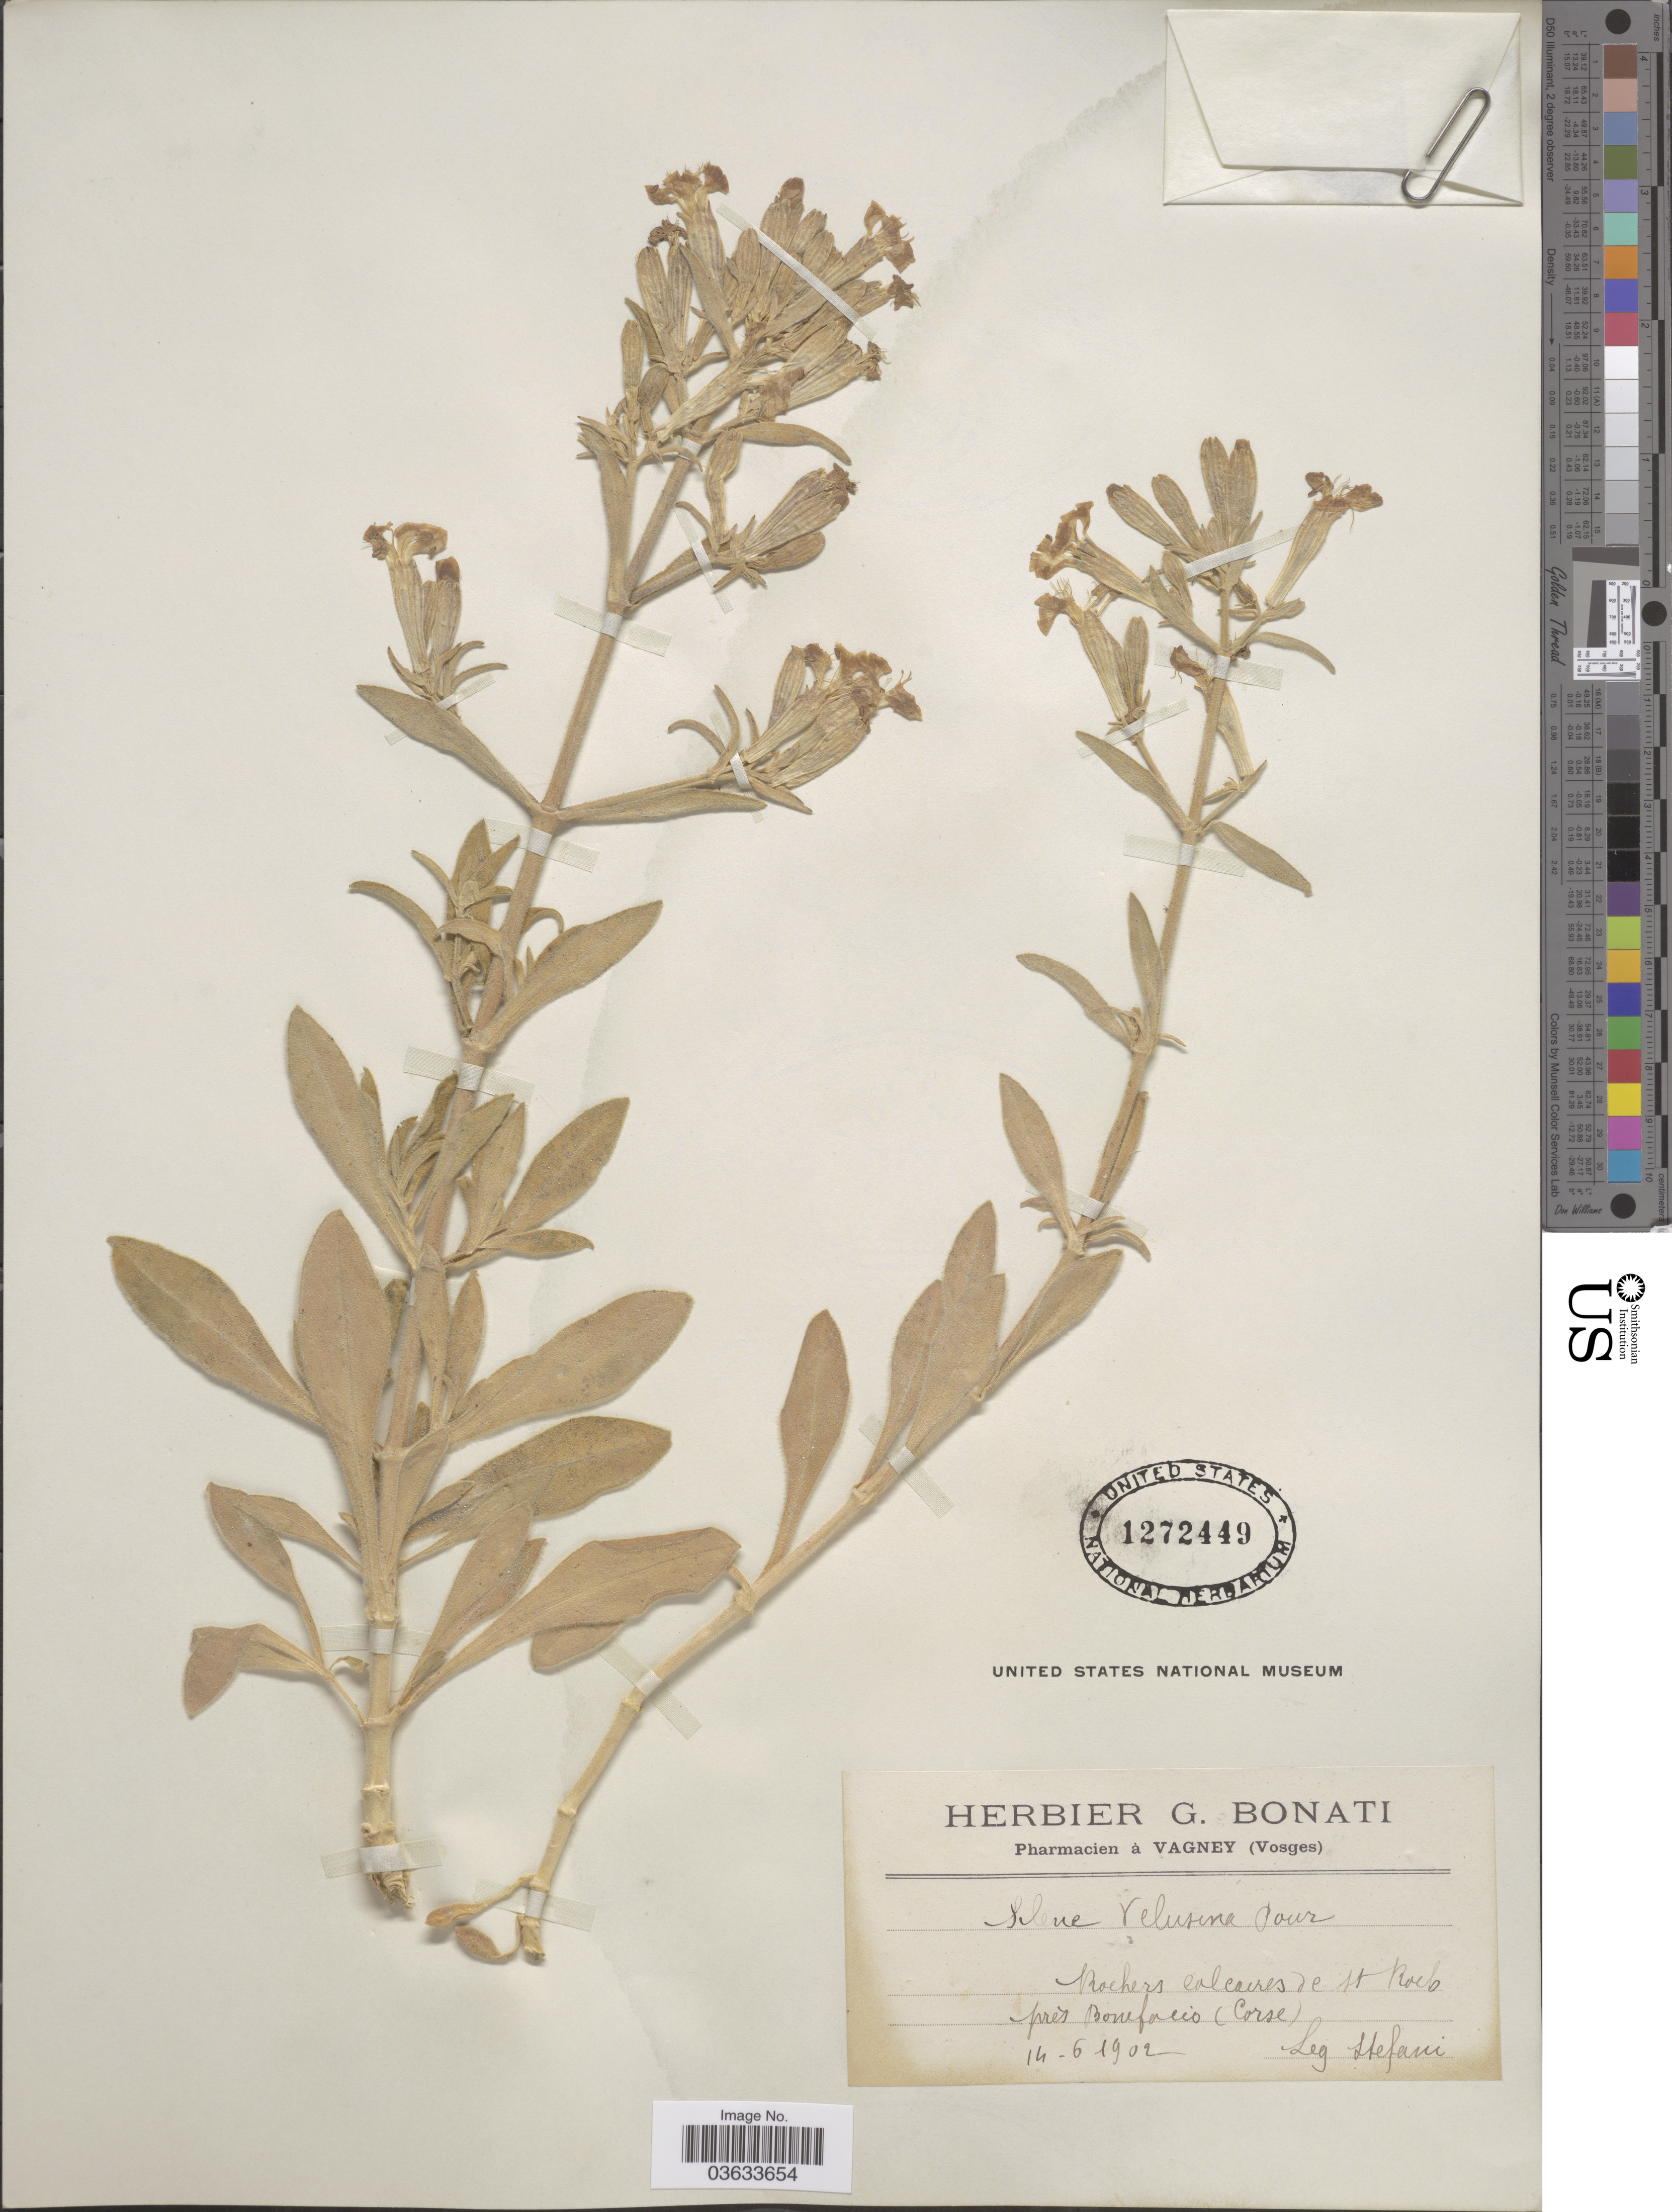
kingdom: Plantae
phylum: Tracheophyta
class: Magnoliopsida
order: Caryophyllales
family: Caryophyllaceae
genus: Silene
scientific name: Silene velutina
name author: Pourr. ex Loisel.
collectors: Stefani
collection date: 1902-06-14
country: France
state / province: Corsica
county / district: Corse-du-Sud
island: Corse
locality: Rochers calcaires de St Rock près Bonefacio (Corse).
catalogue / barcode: US 1272449